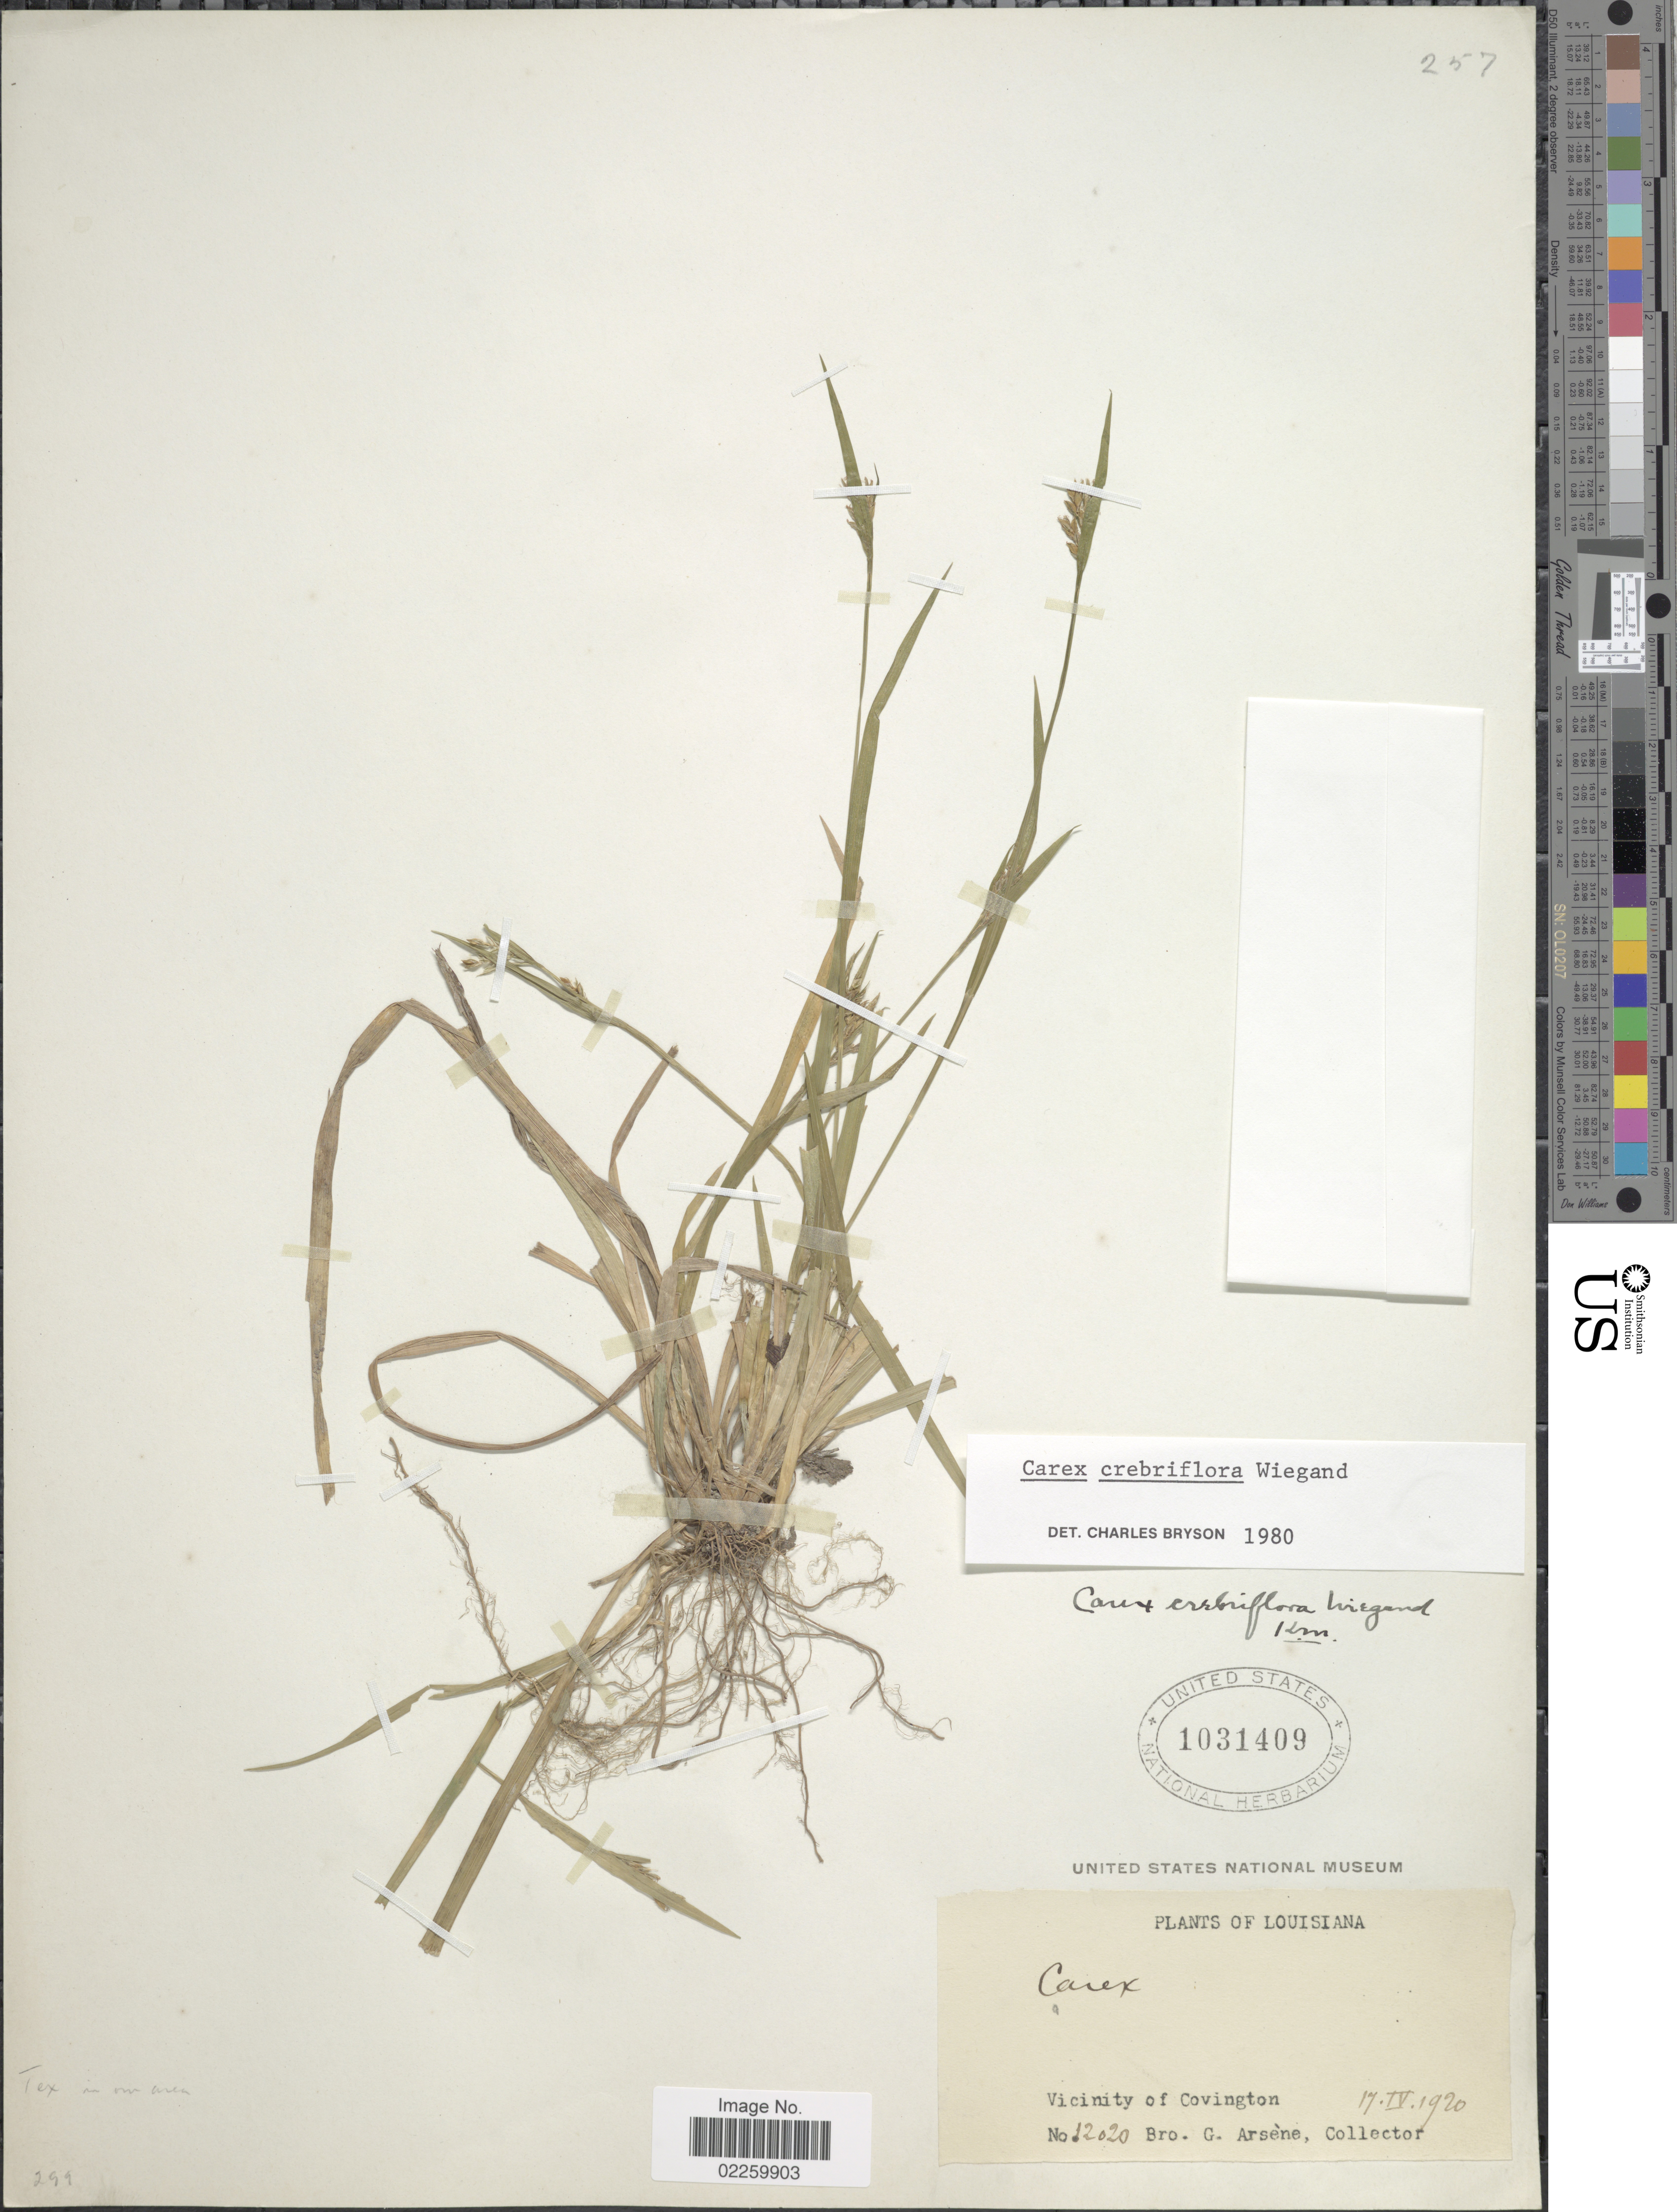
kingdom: Plantae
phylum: Tracheophyta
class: Liliopsida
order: Poales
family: Cyperaceae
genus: Carex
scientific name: Carex crebriflora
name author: Wiegand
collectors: Bro. G. Arsène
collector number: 12020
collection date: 1920-04-17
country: United States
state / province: Louisiana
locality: Vicinity of Covington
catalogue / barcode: US 1031409